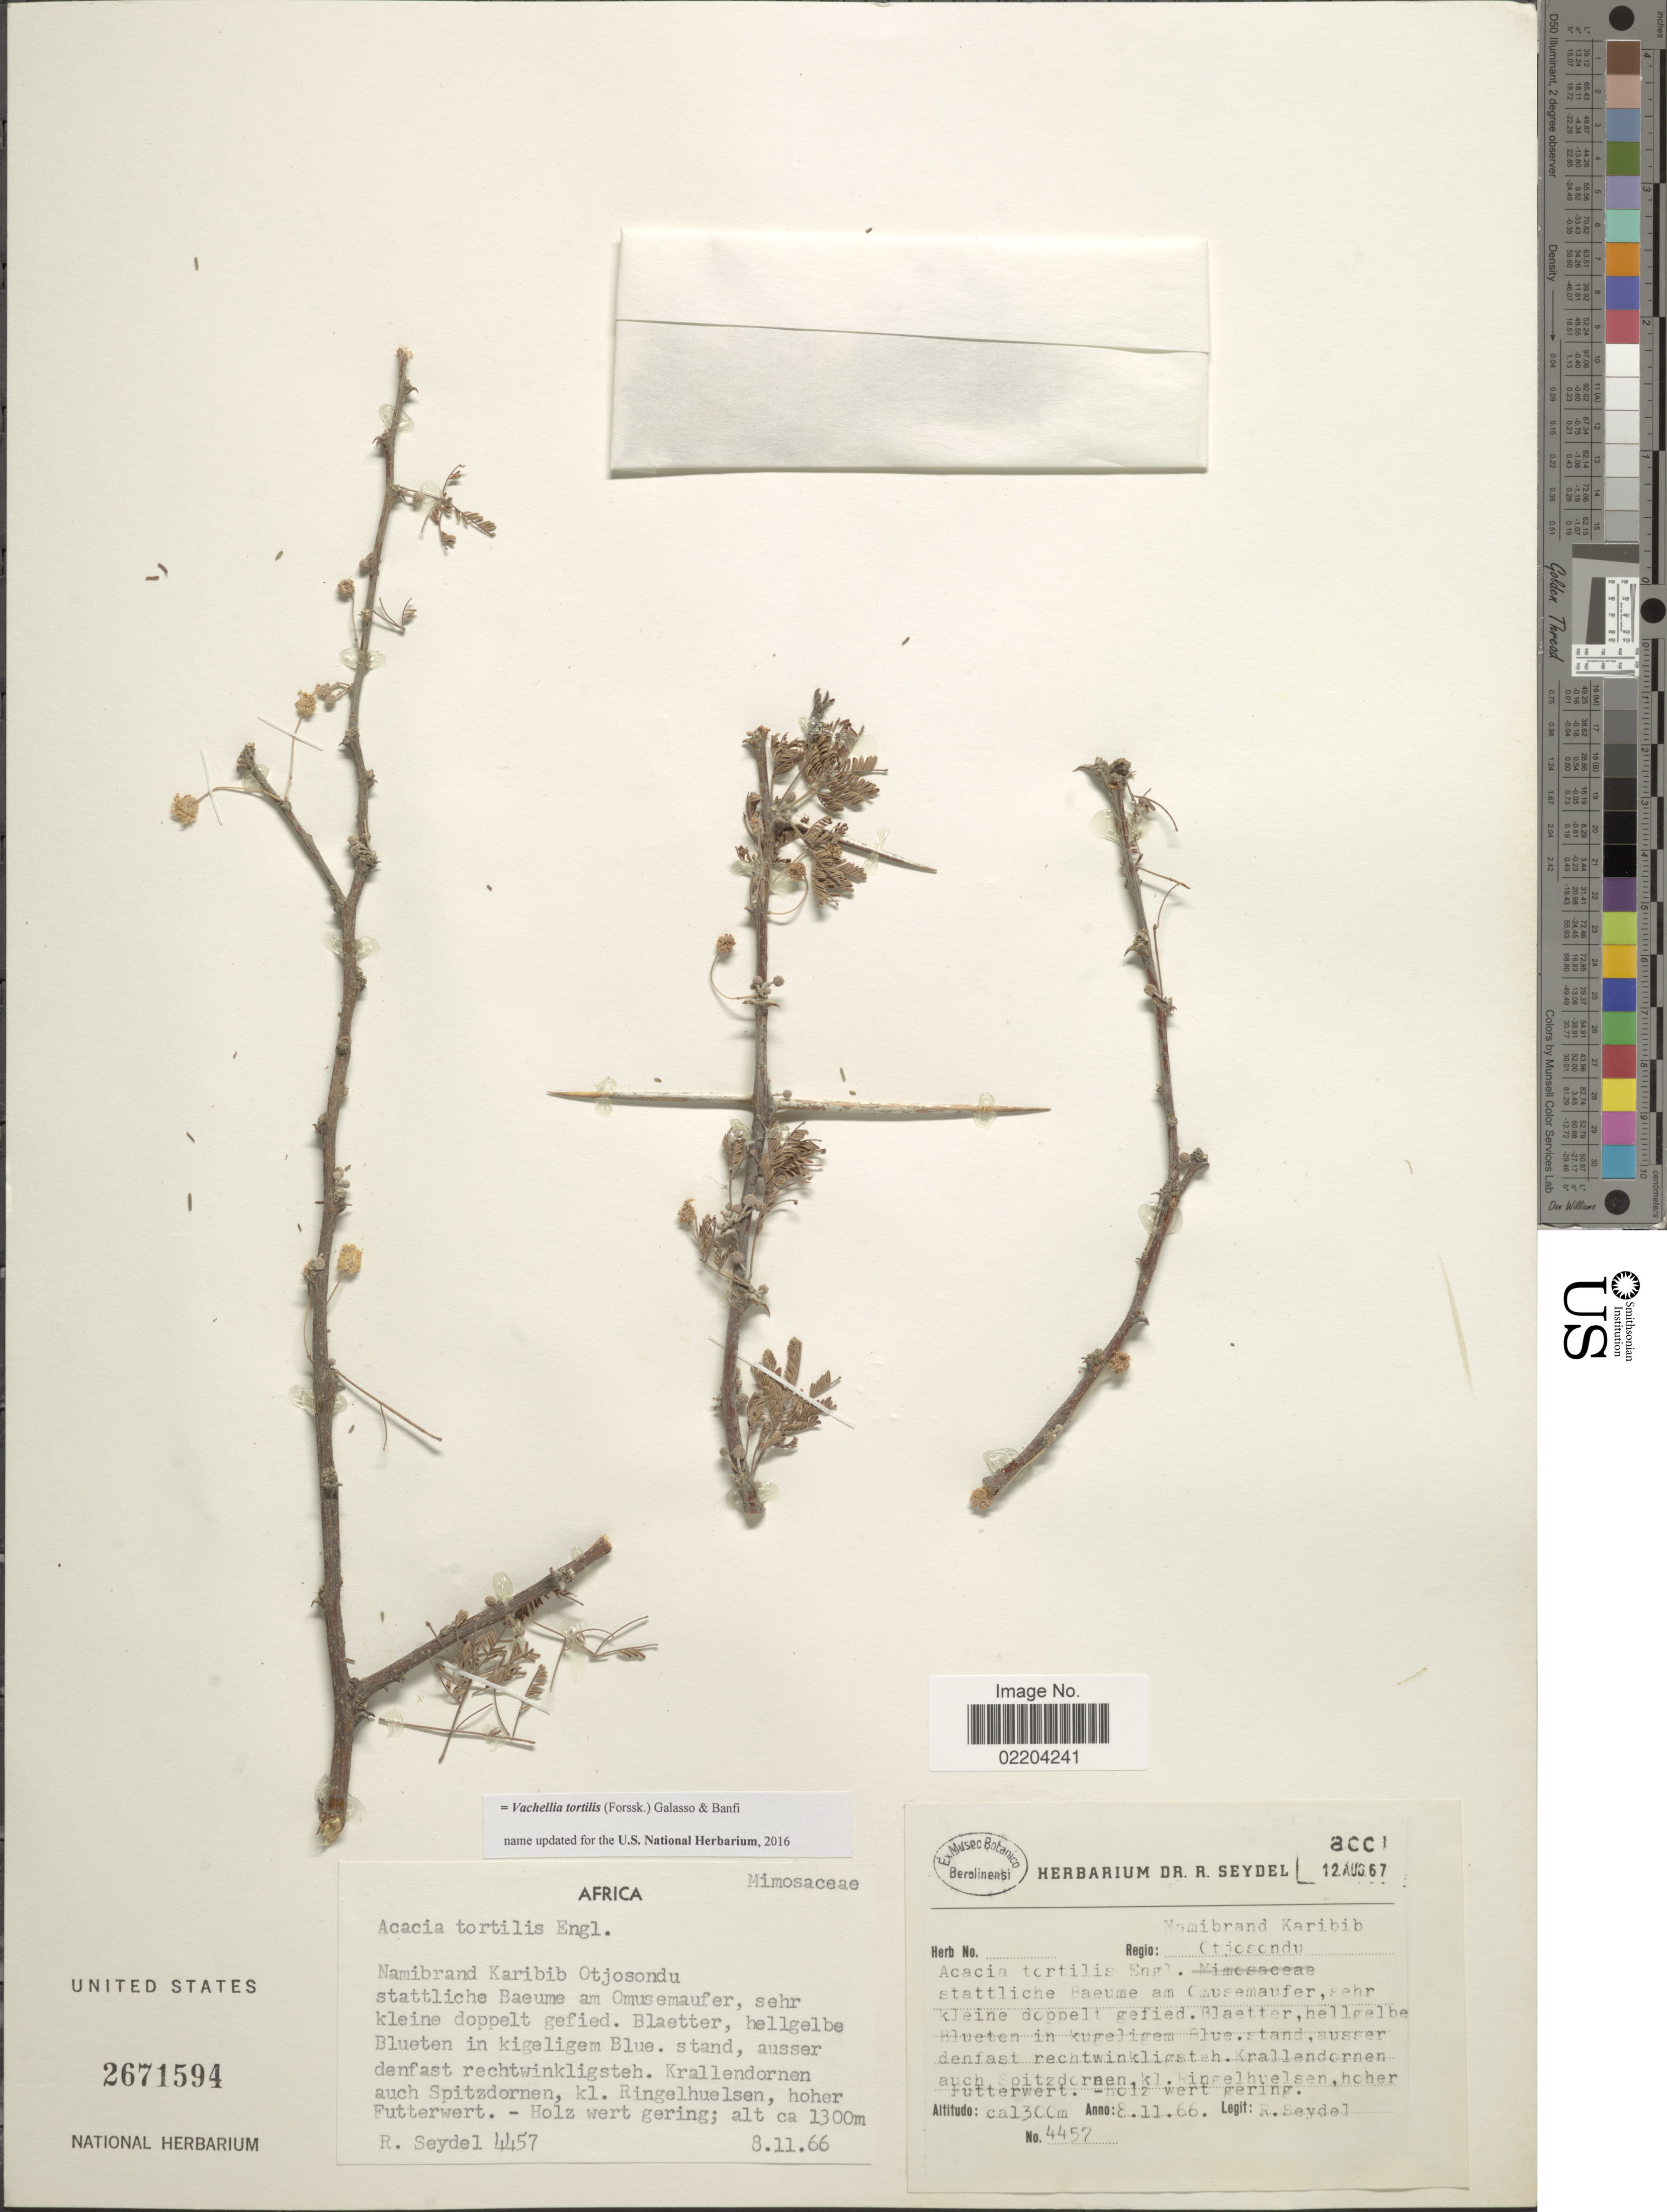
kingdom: Plantae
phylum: Tracheophyta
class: Magnoliopsida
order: Fabales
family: Fabaceae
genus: Vachellia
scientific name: Vachellia tortilis subsp. tortilis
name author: (Forssk.) Galasso & Banfi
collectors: R. Seydel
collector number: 4457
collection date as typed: Transcribed d/m/y: 8/11/66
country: Namibia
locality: Namibrand Karibib Otjosondu.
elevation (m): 1300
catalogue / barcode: US 2671594